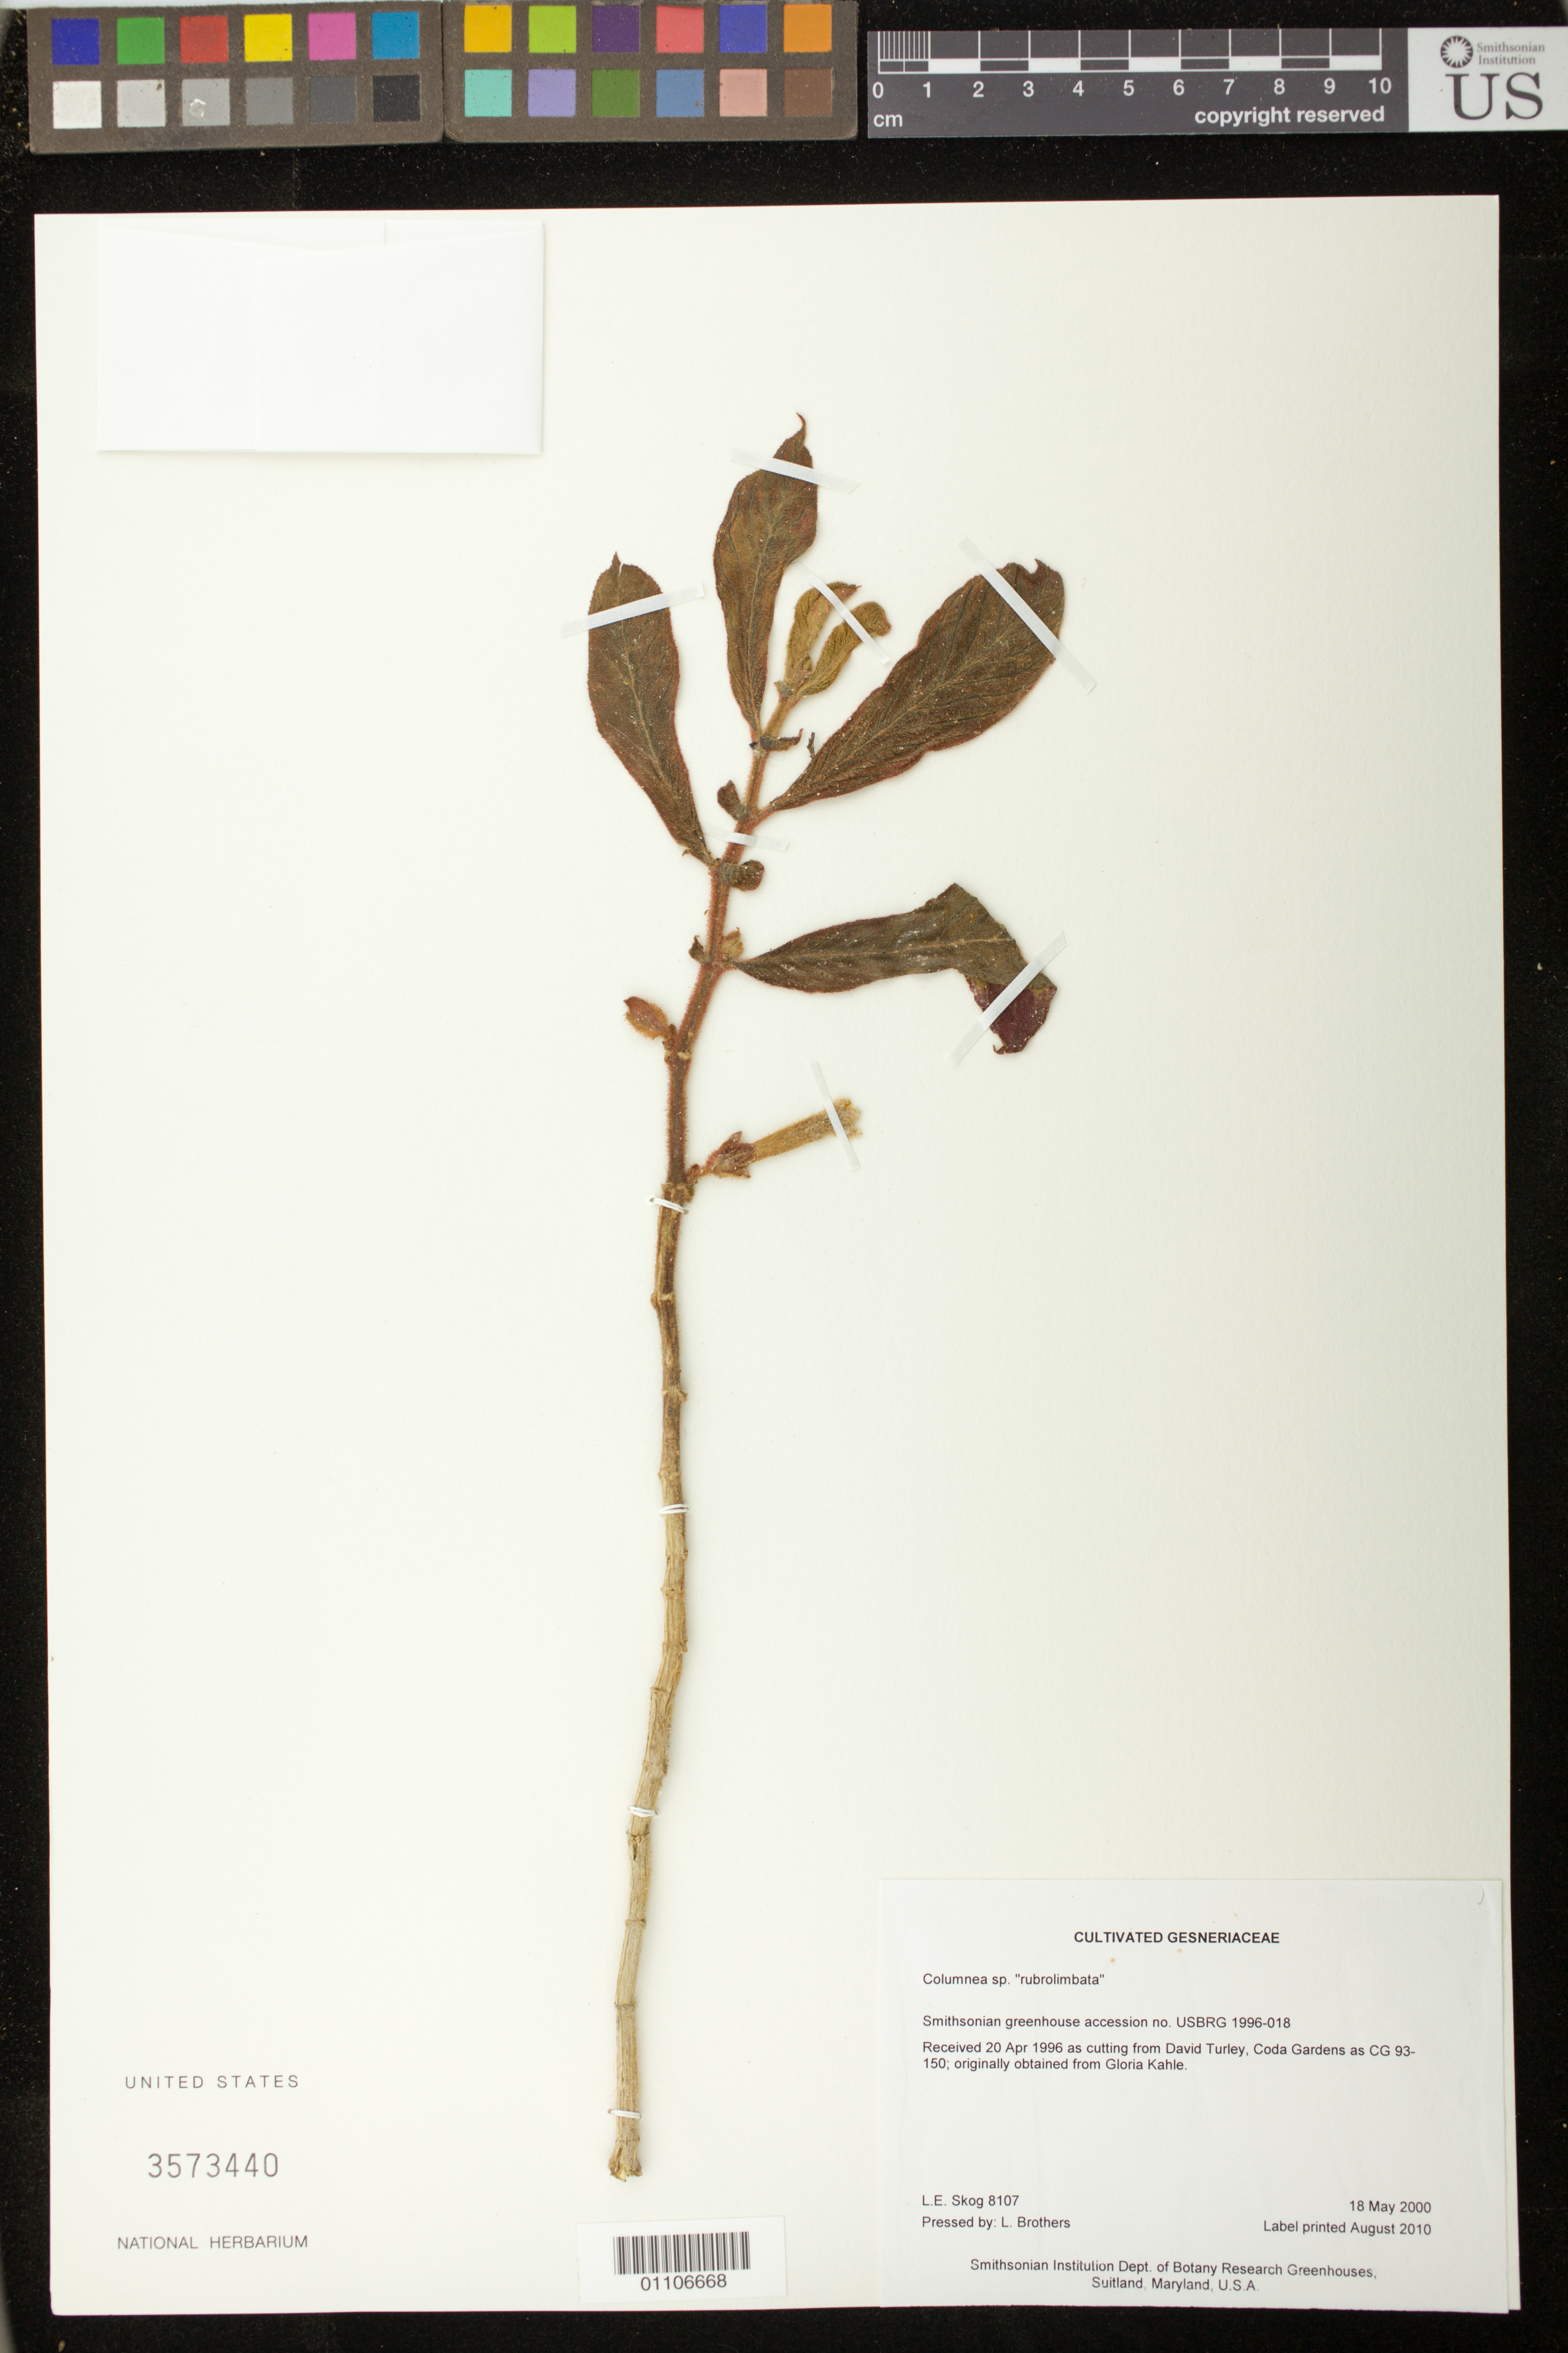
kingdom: Plantae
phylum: Tracheophyta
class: Magnoliopsida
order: Lamiales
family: Gesneriaceae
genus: Columnea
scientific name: Columnea sp.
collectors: L. E. Skog & L. Brothers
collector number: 8107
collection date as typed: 18 May 2000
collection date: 2000-05-18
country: United States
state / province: Maryland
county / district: Prince George's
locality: Smithsonian Institution Dept. of Botany Research Greenhouses, Suitland, Maryland, U.S.A.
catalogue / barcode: US 3573440